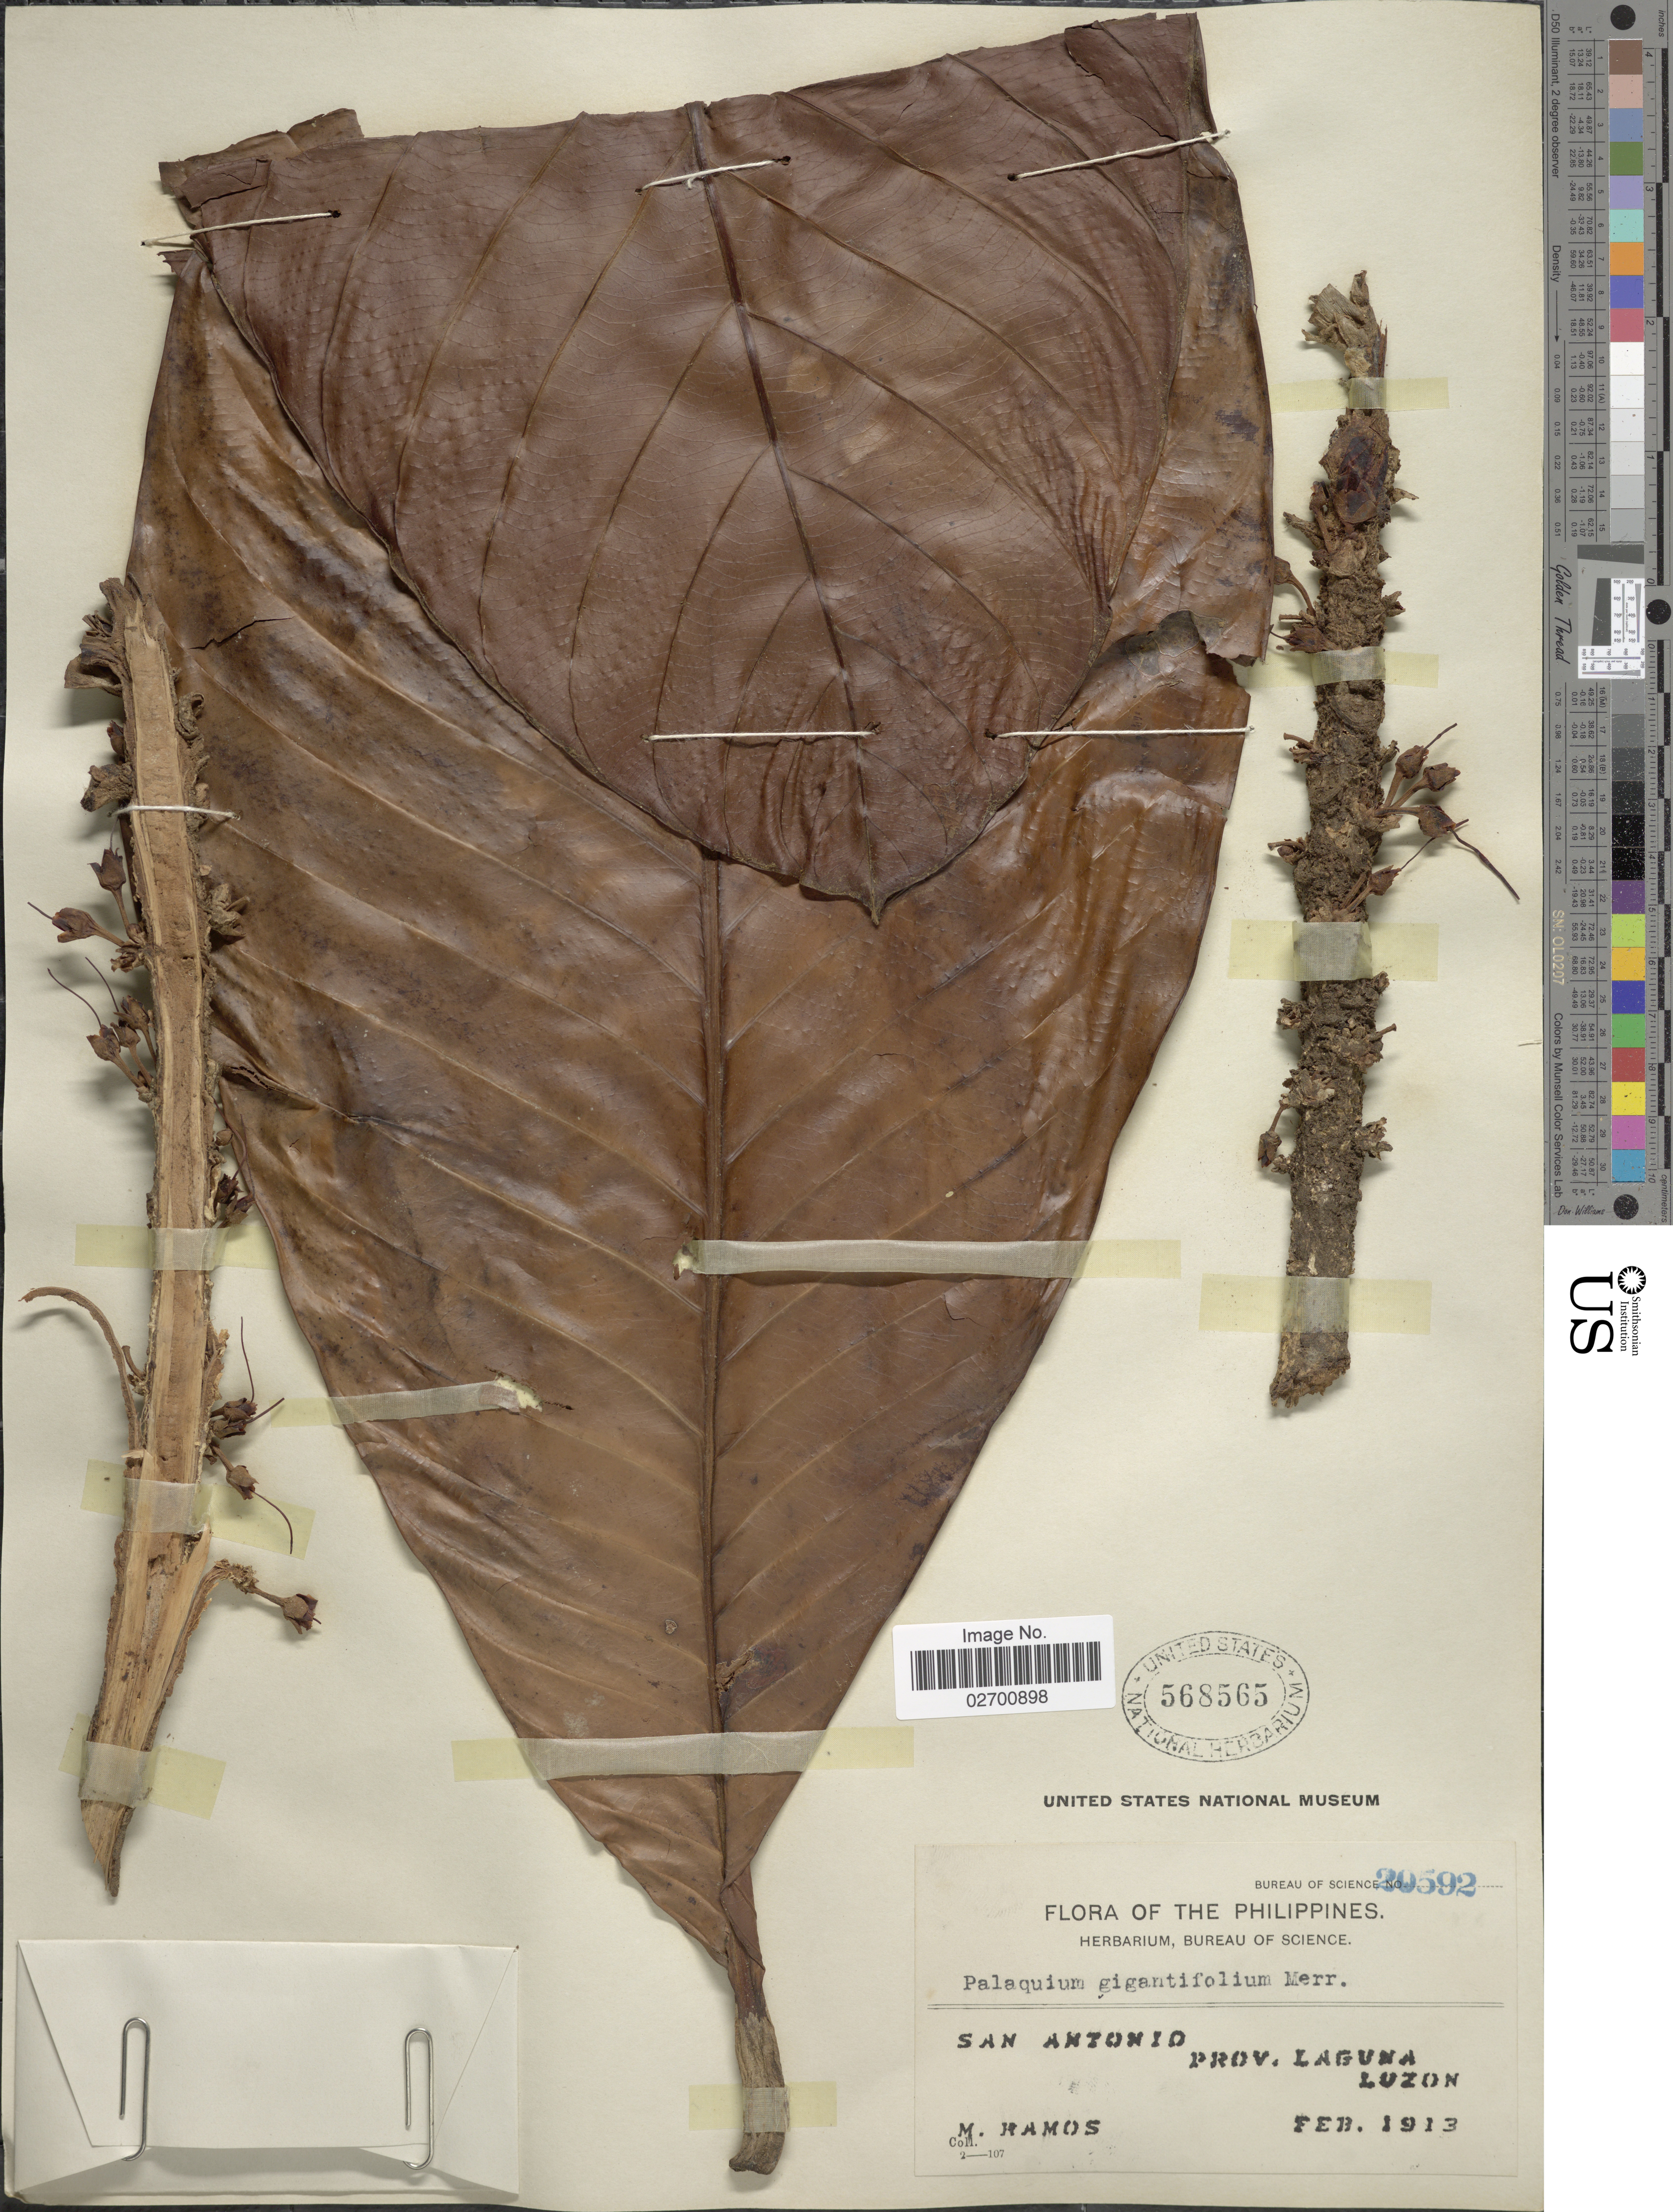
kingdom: Plantae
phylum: Tracheophyta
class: Magnoliopsida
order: Ericales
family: Sapotaceae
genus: Palaquium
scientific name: Palaquium gigantifolium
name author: Merr.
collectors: M. Ramos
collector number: Bureau of Science 20592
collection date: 1913-02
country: Philippines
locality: San Antonio, Prov. Laguna, Luzon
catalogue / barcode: US 568565